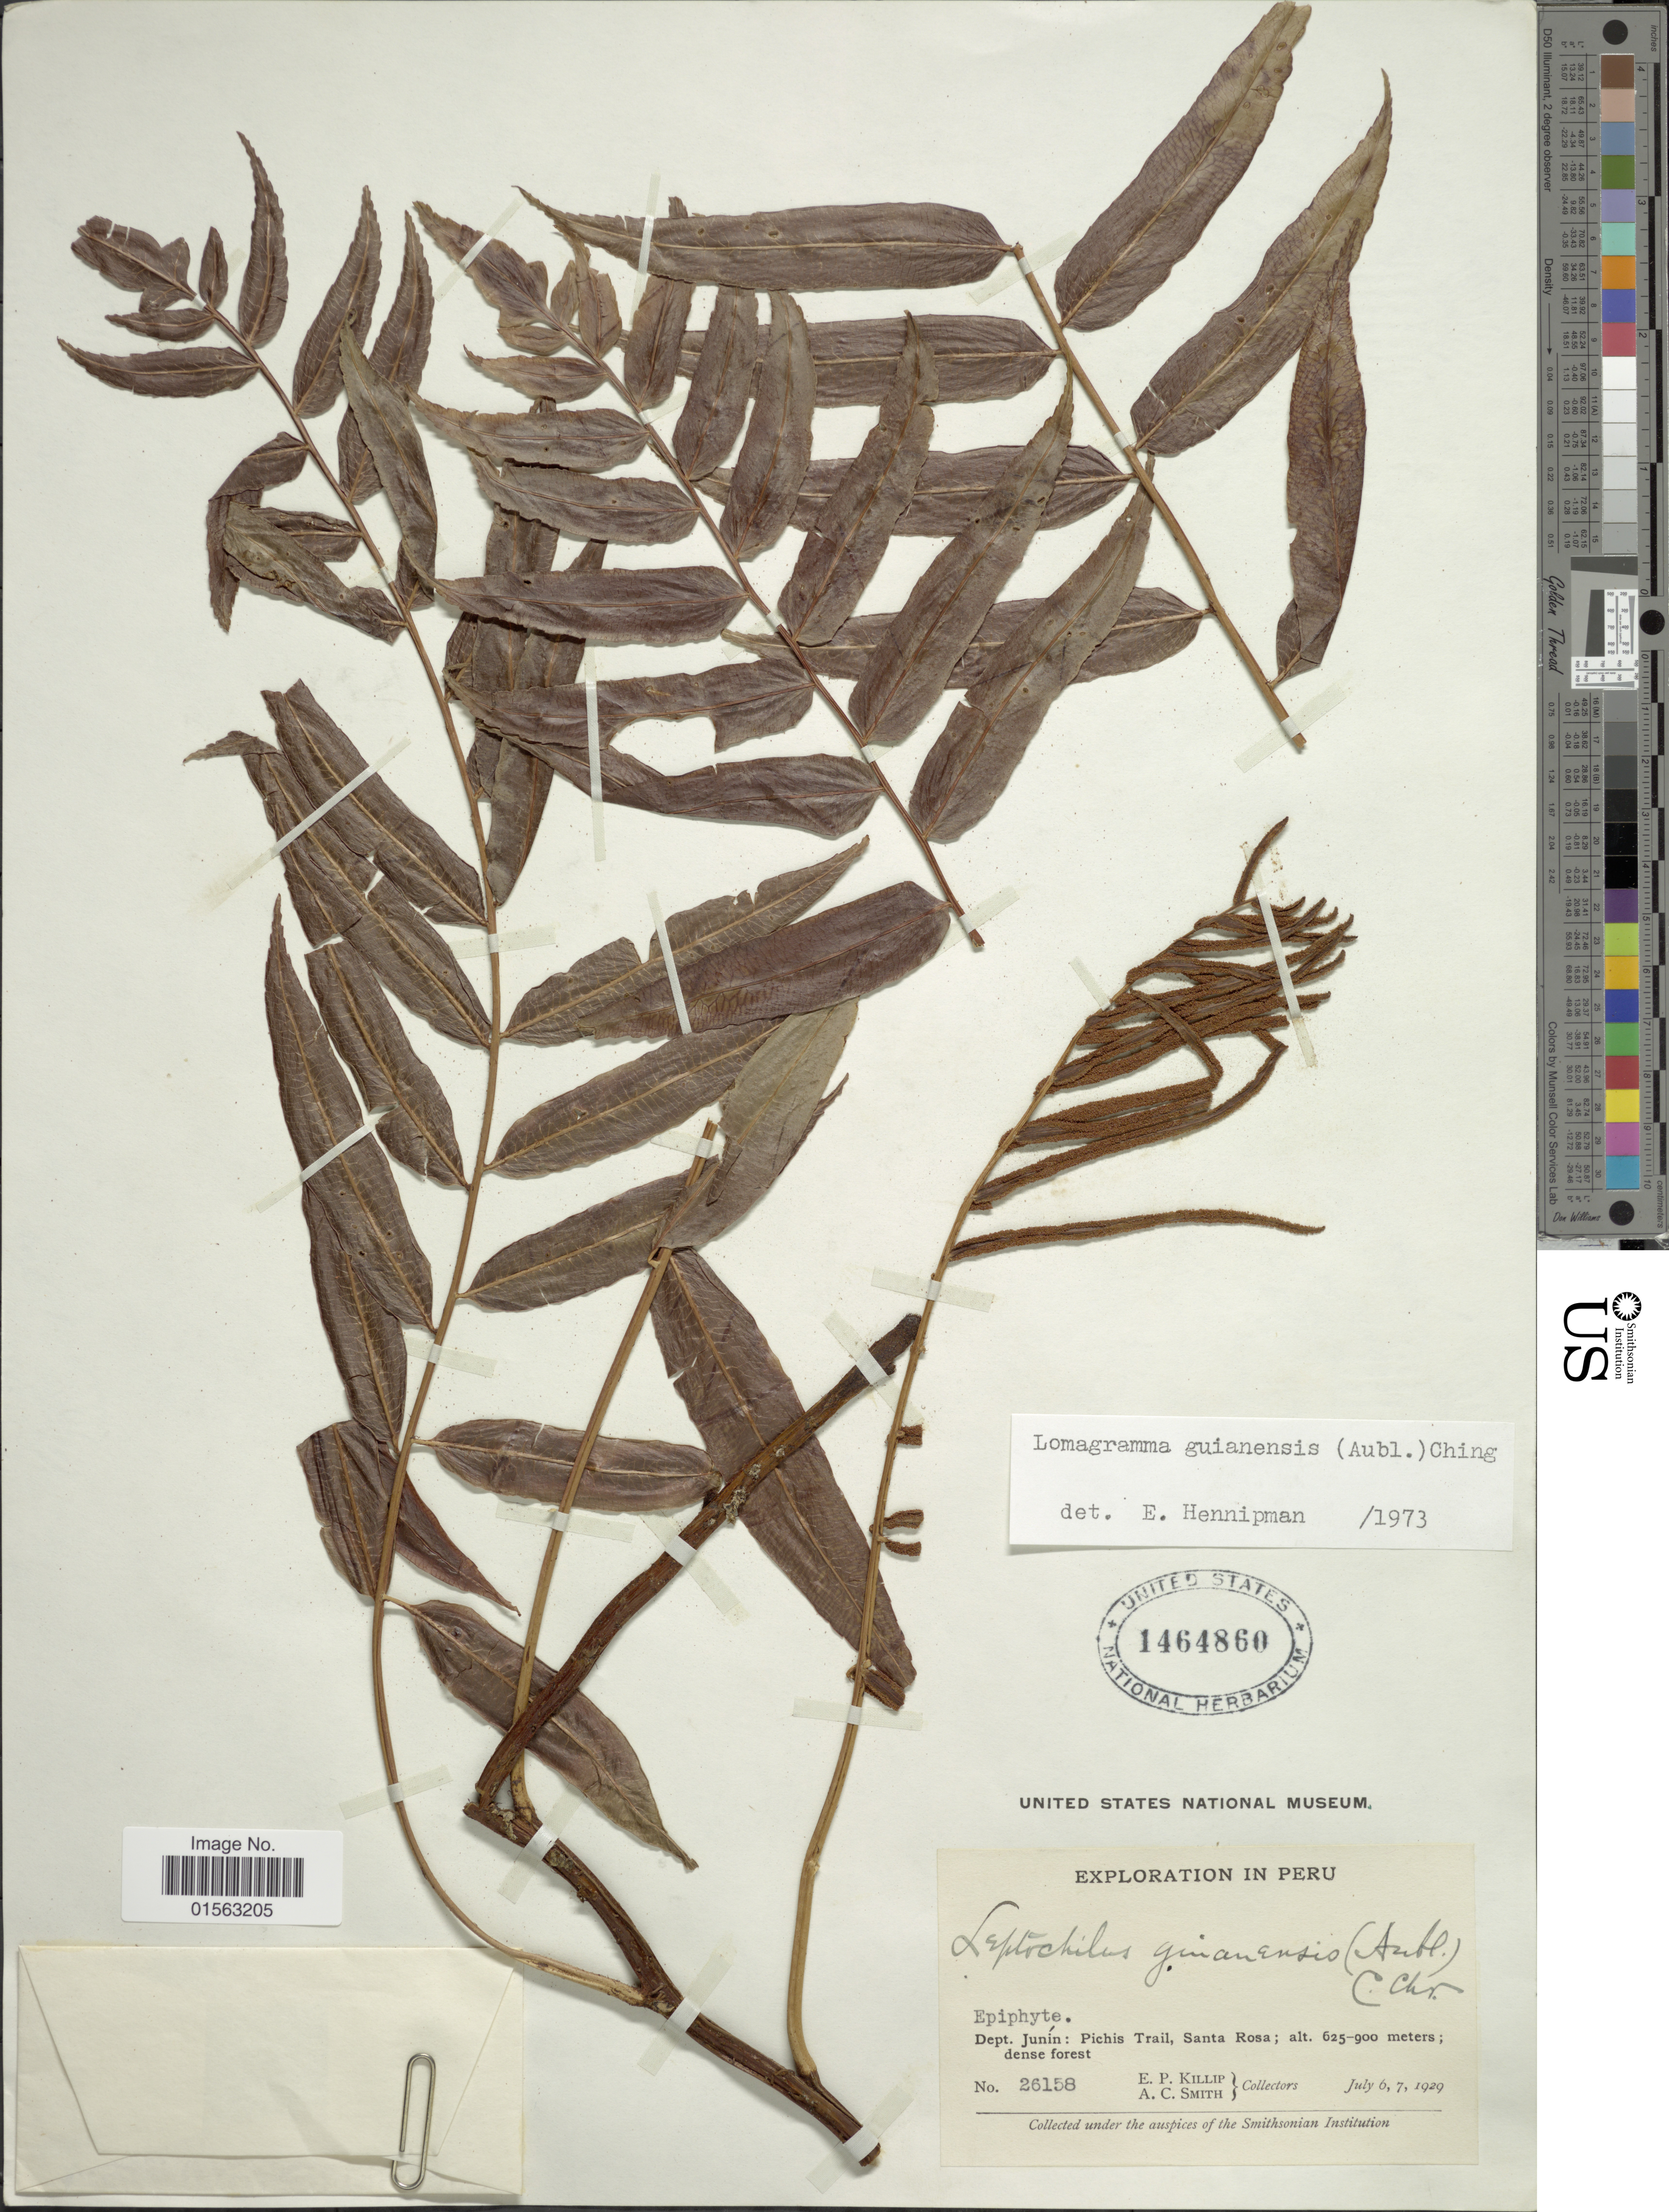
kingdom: Plantae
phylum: Tracheophyta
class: Polypodiopsida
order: Polypodiales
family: Dryopteridaceae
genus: Mickelia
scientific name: Mickelia guianensis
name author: (Aubl.) R.C. Moran et al.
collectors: E. P. Killip & A. C. Smith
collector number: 26158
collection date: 1929-07-06/1929-07-07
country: Peru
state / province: Junín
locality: Pichis Trail, Santa Rosa, dense forest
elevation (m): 625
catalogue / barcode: US 1464860